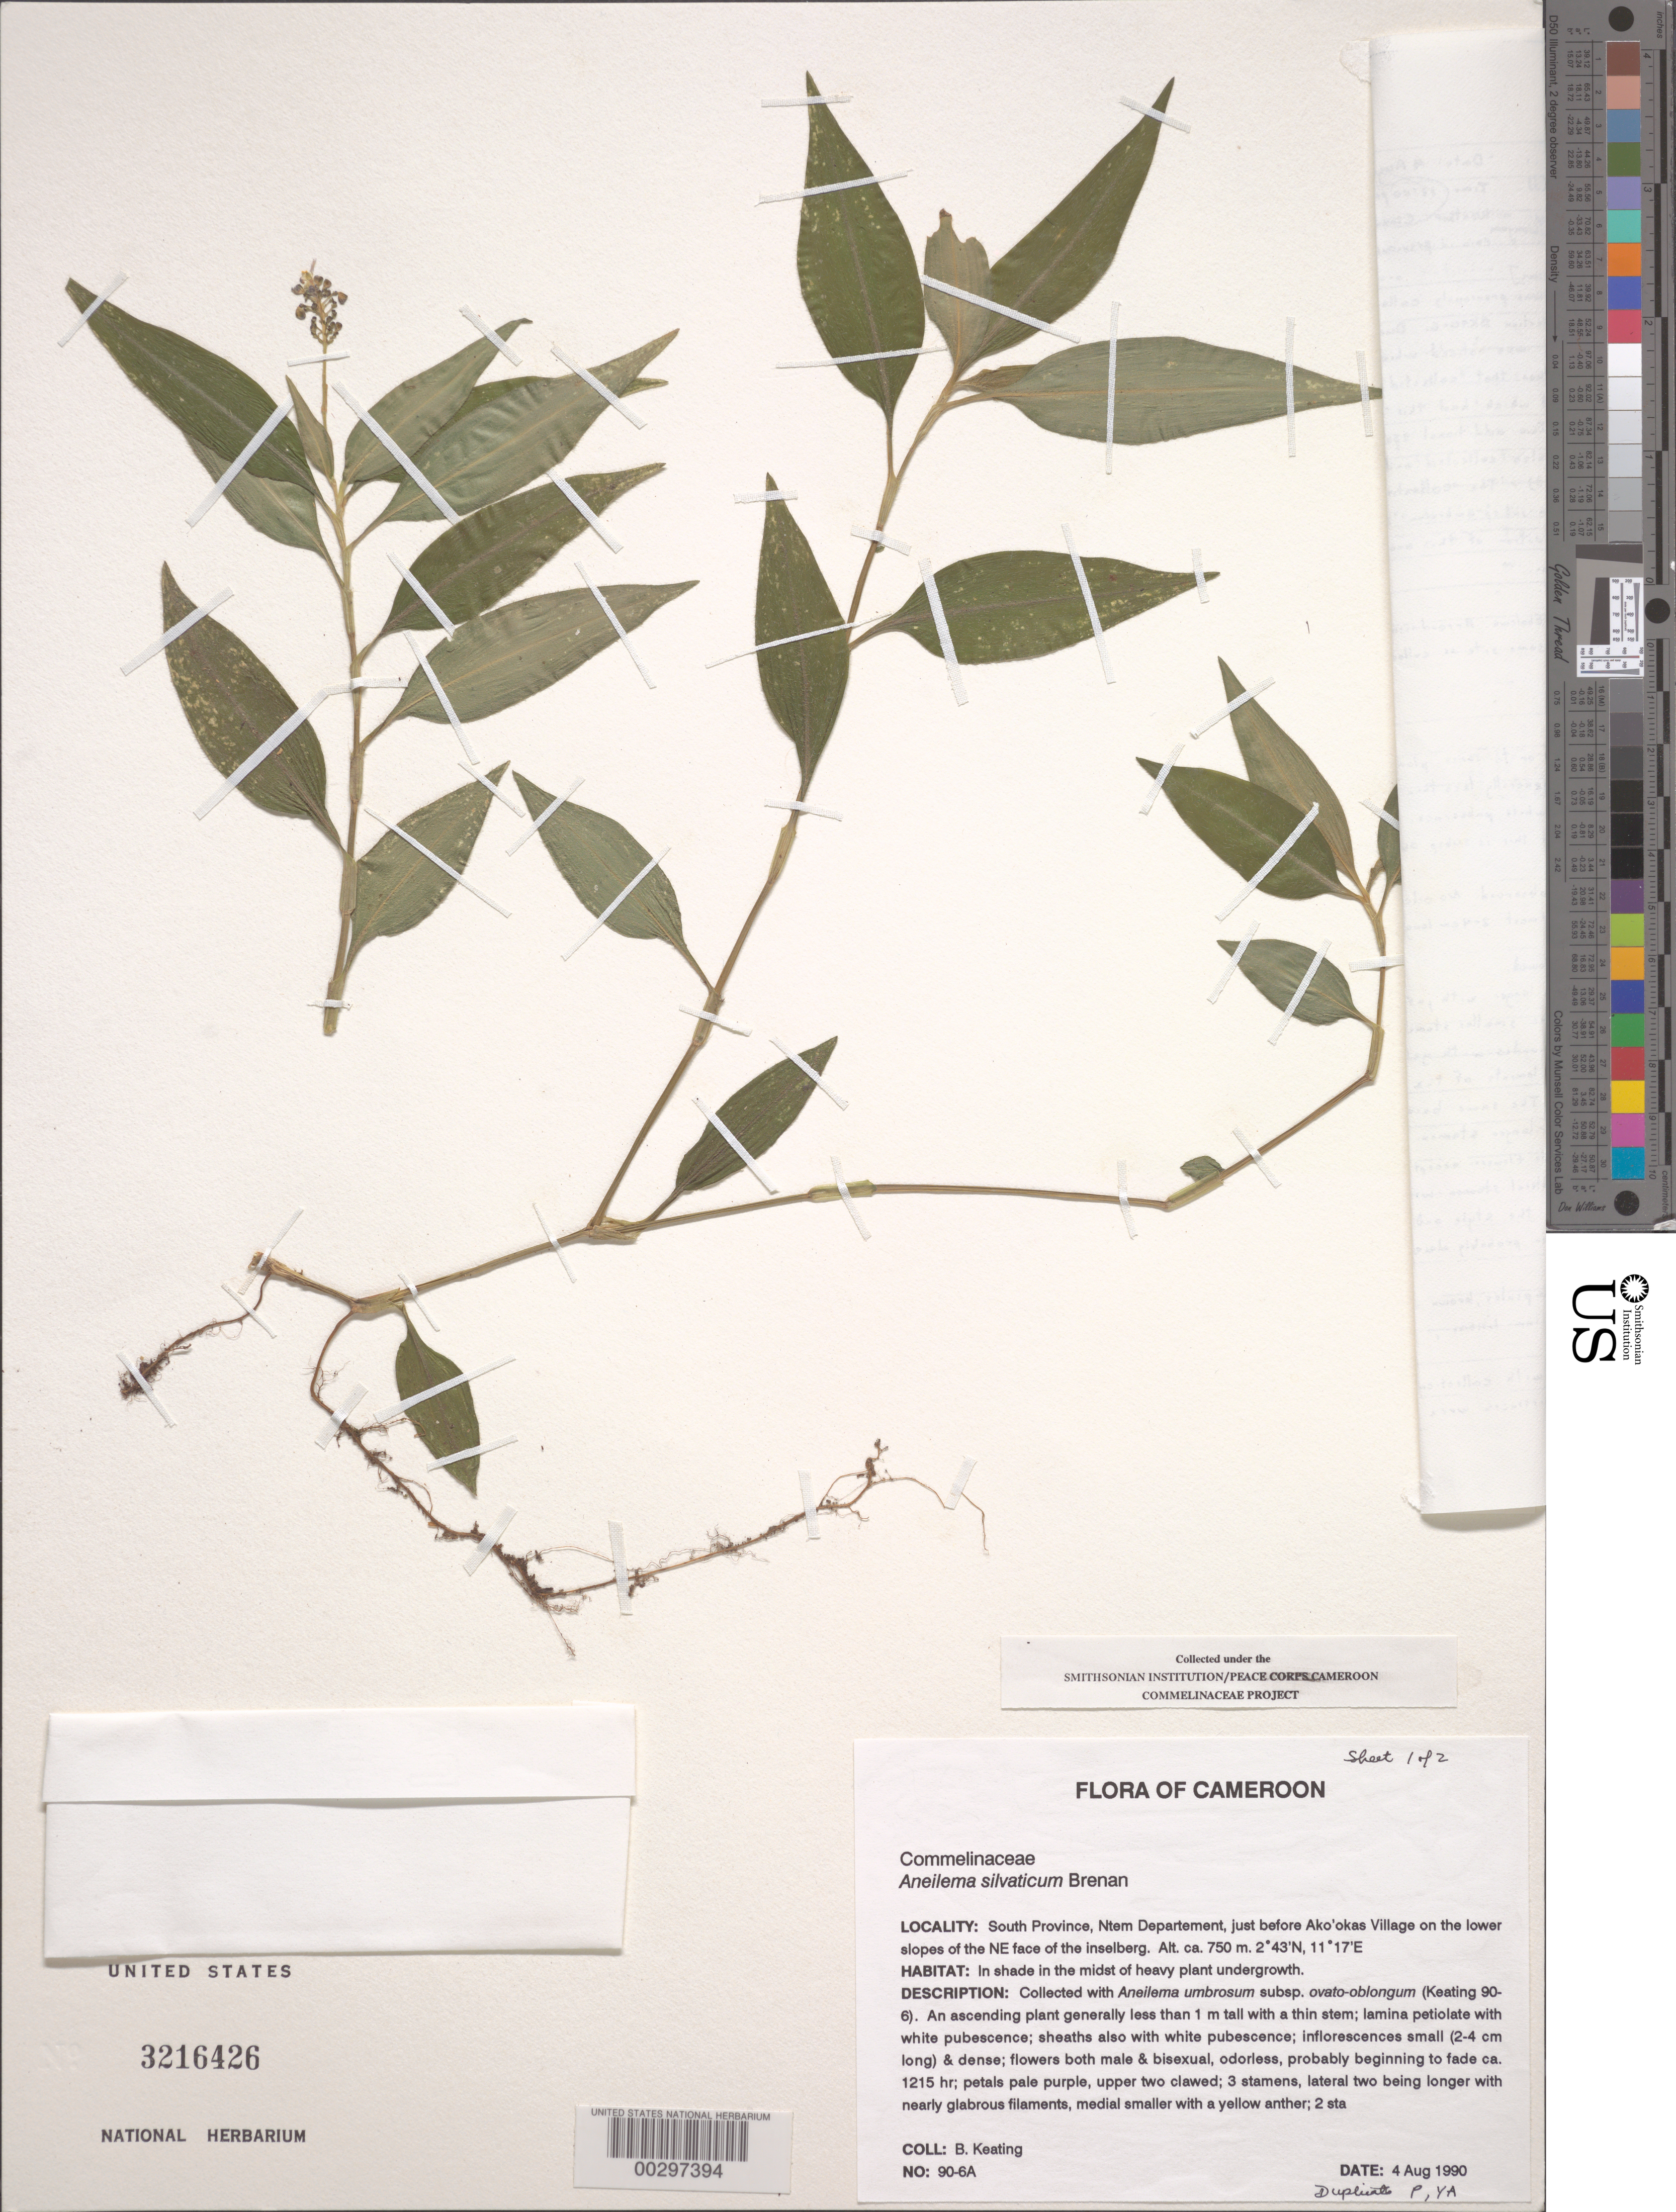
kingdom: Plantae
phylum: Tracheophyta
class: Liliopsida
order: Commelinales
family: Commelinaceae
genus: Aneilema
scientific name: Aneilema silvaticum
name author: Brenan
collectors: B. Keating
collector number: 90-6a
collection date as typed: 04 Aug 1990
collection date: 1990-08-04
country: Cameroon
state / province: Sud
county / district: Ntem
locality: Ntem, ako'okas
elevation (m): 750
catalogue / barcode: US 3216426